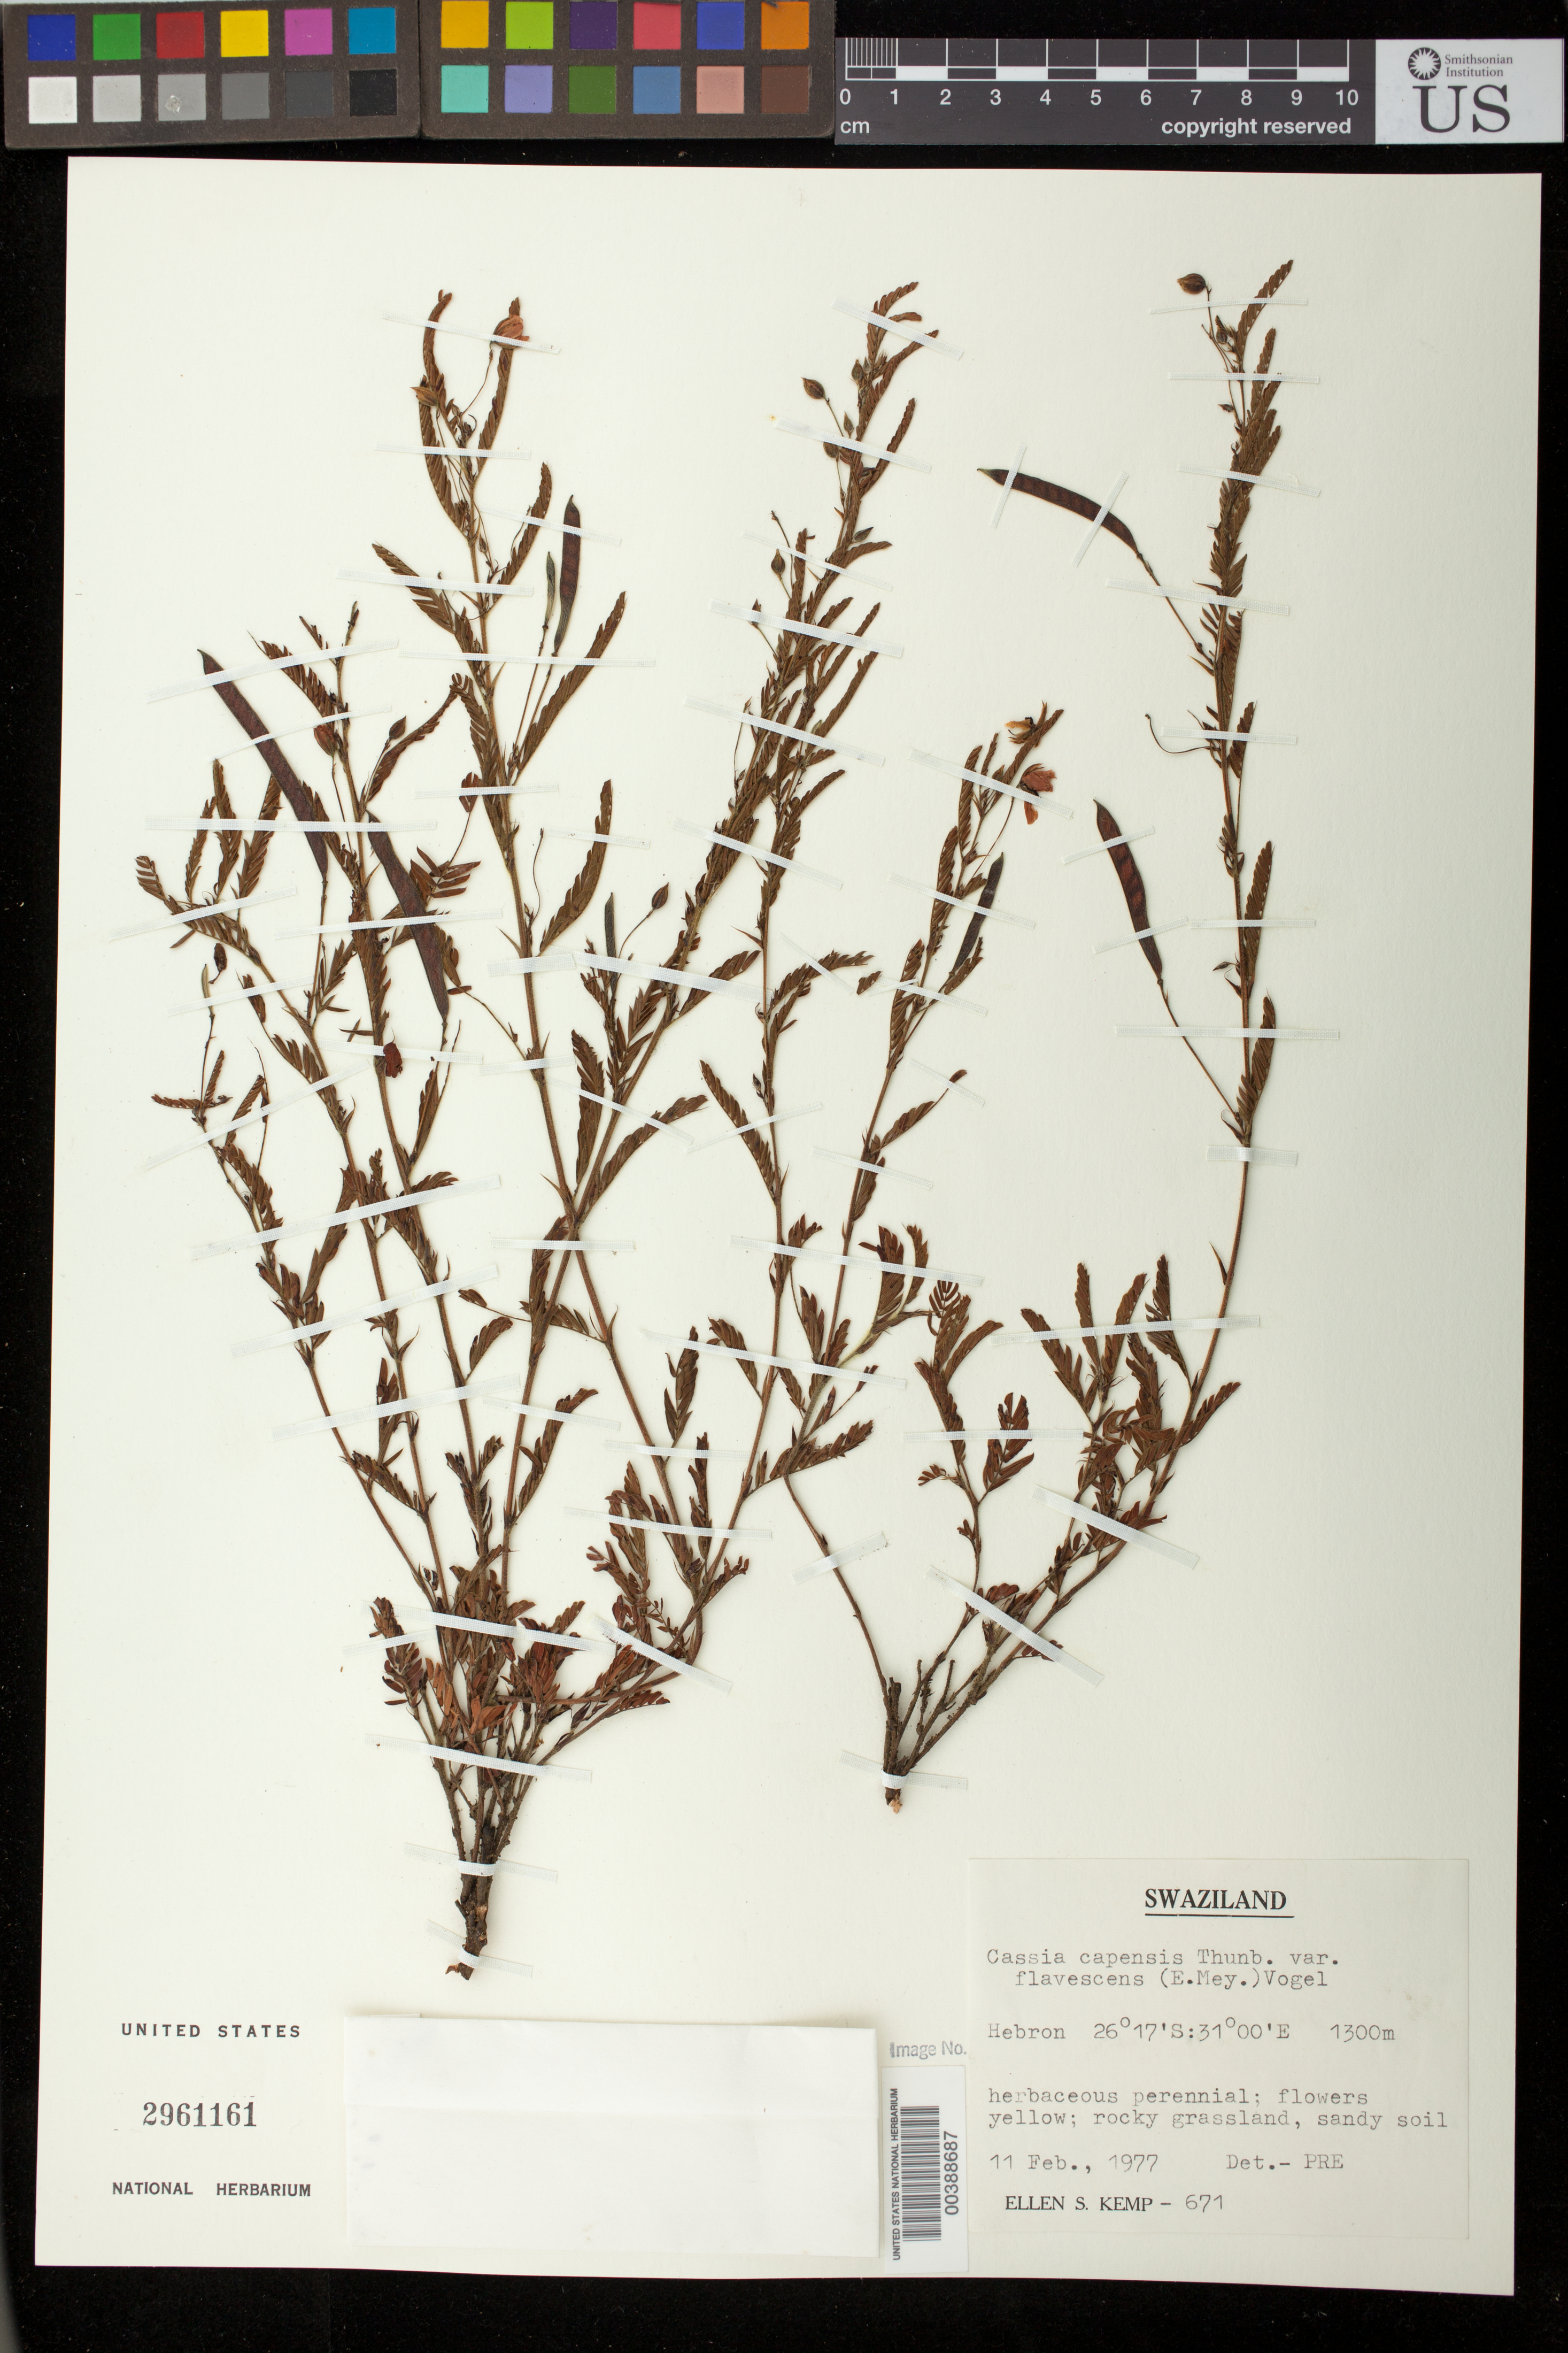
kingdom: Plantae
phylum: Tracheophyta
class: Magnoliopsida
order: Fabales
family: Fabaceae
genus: Chamaecrista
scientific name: Chamaecrista capensis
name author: (Thunb.) E. Mey.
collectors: E. S. Kemp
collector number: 671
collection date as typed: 11 Feb 1977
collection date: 1977-02-11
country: Eswatini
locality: Hebron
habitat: Rocky grassland, sandy soil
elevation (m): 1300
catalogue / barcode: US 2961161